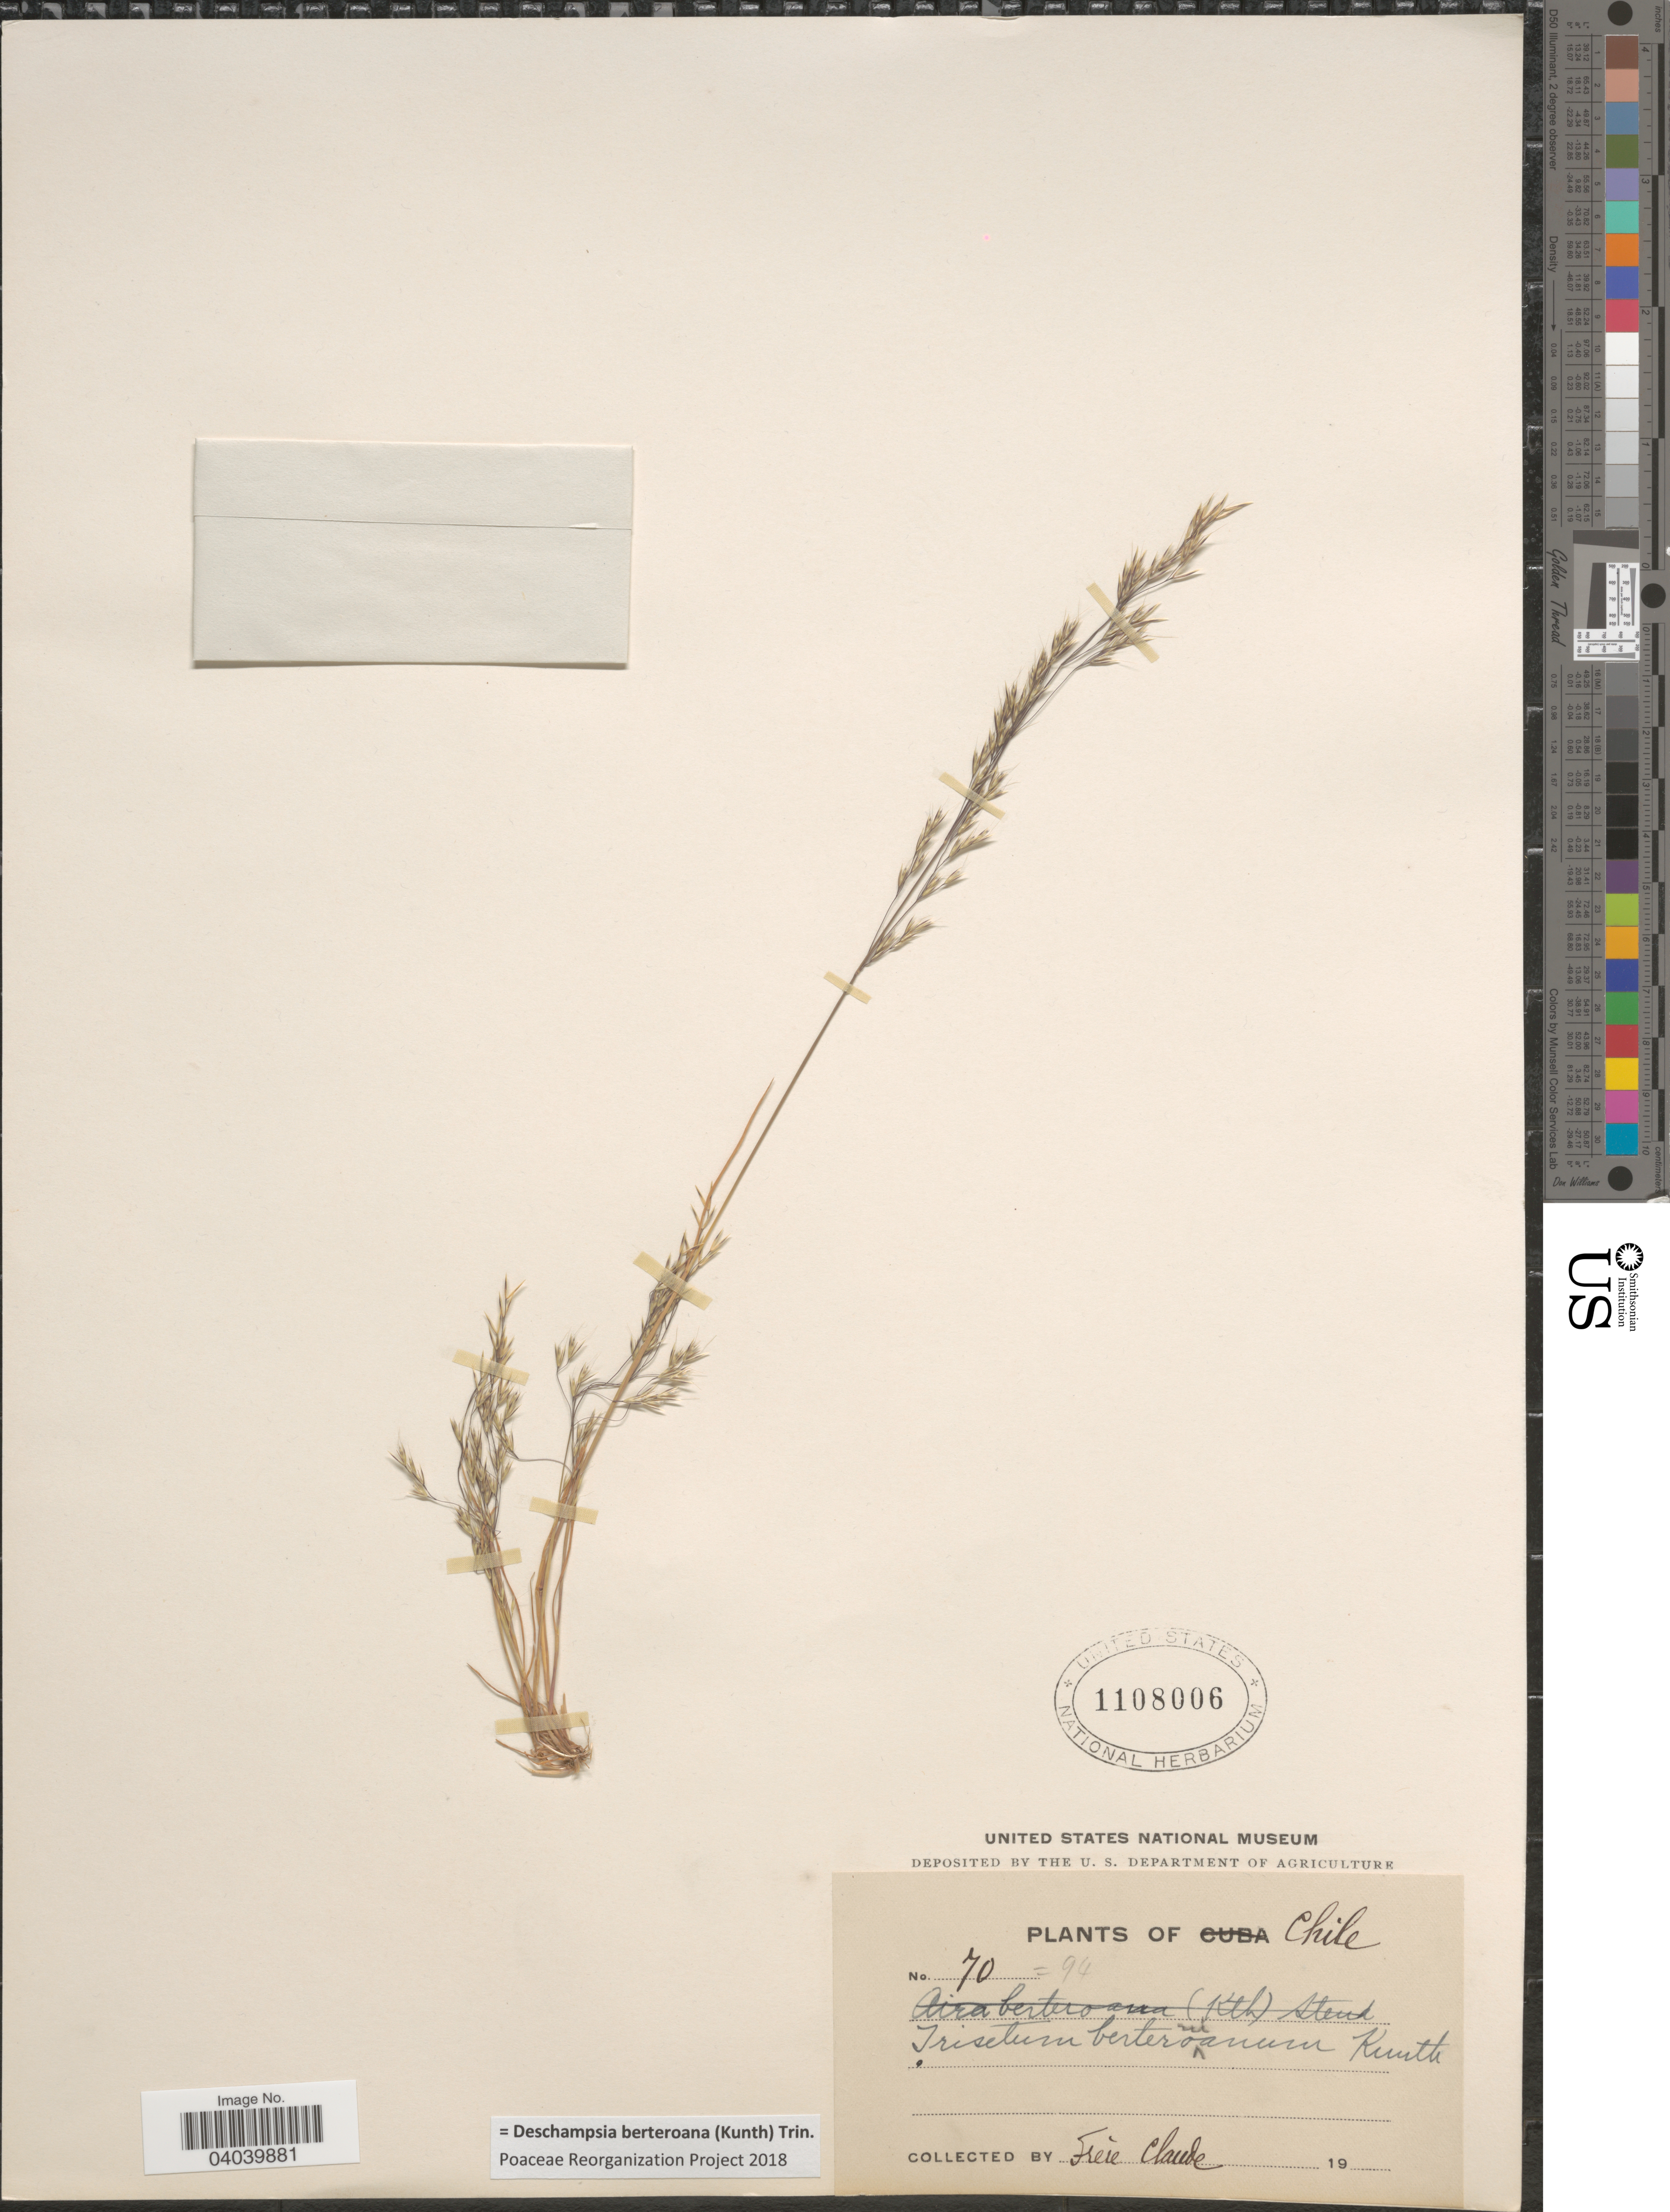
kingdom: Plantae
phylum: Tracheophyta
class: Liliopsida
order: Poales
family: Poaceae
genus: Deschampsia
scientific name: Deschampsia berteroana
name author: (Kunth) Trin.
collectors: Fre. Claude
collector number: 70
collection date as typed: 19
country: Chile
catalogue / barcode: US 1108006